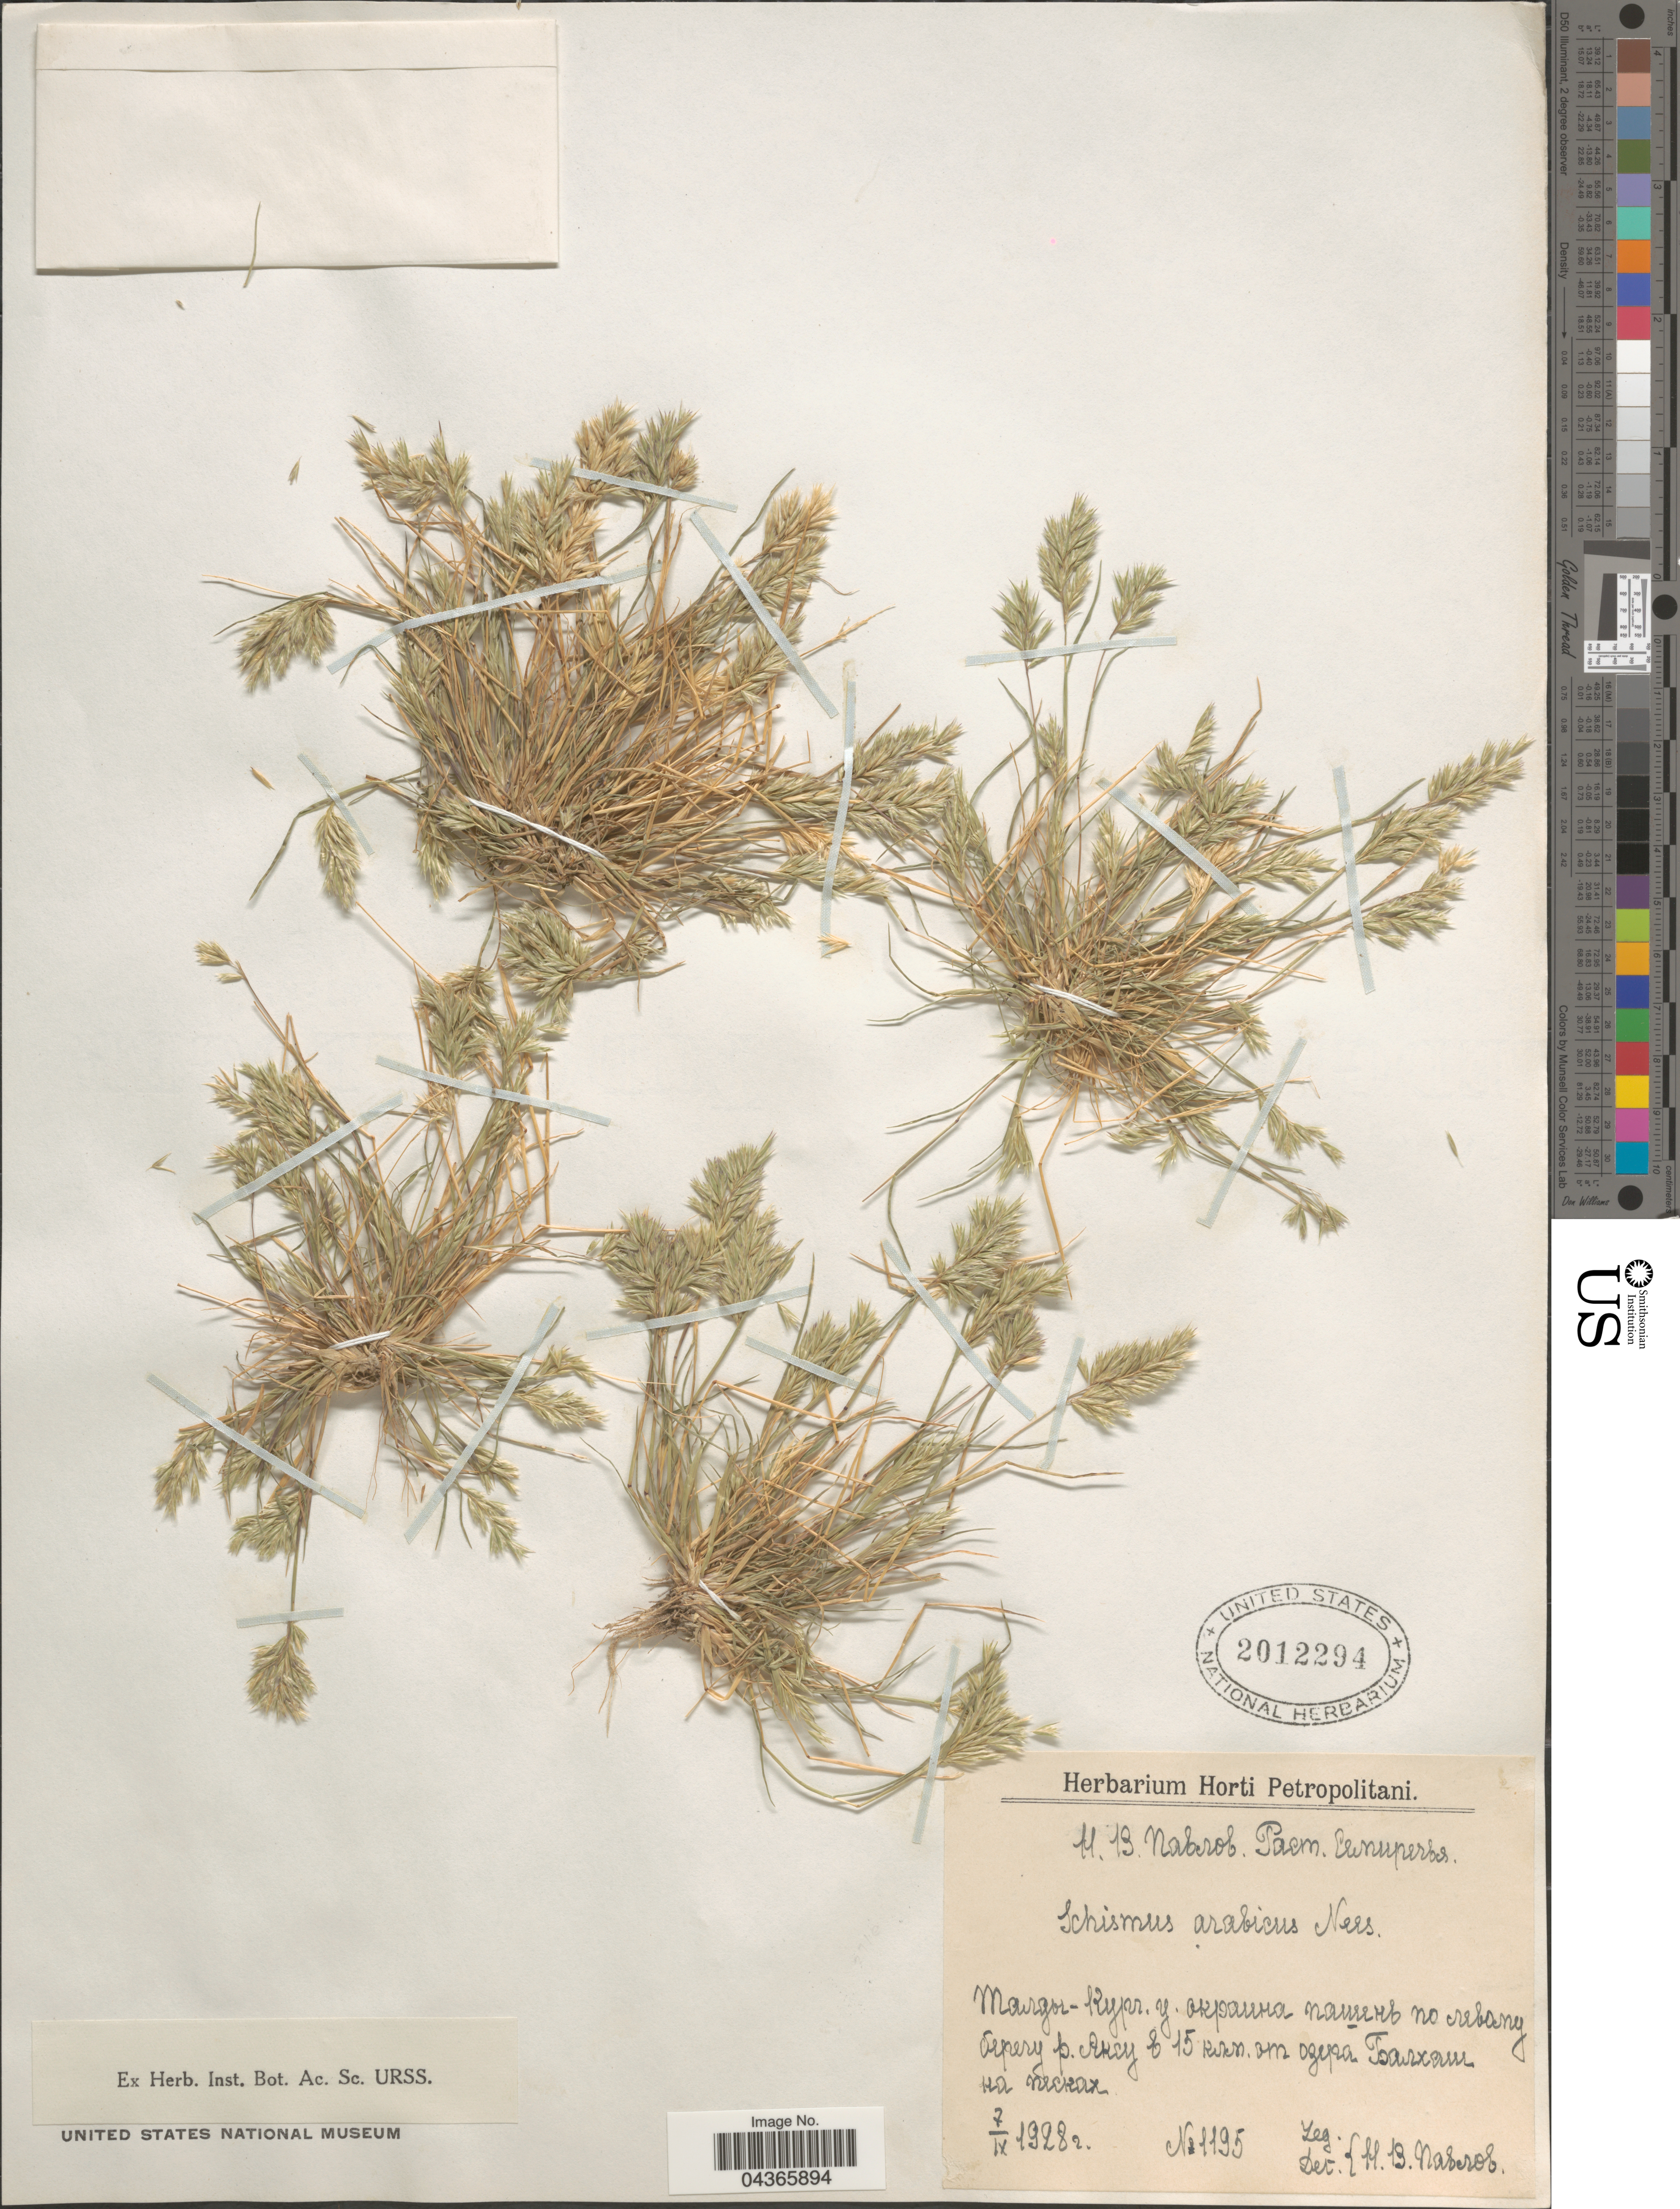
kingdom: Plantae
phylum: Tracheophyta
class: Liliopsida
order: Poales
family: Poaceae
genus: Schismus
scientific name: Schismus arabicus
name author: Nees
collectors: N. Pavlov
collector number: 1195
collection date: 1928-09-07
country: Kazakhstan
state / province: Almaty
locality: Taldykorgan, left shore of river Aksu, 15 km from Lake Balkhash.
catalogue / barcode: US 2012294